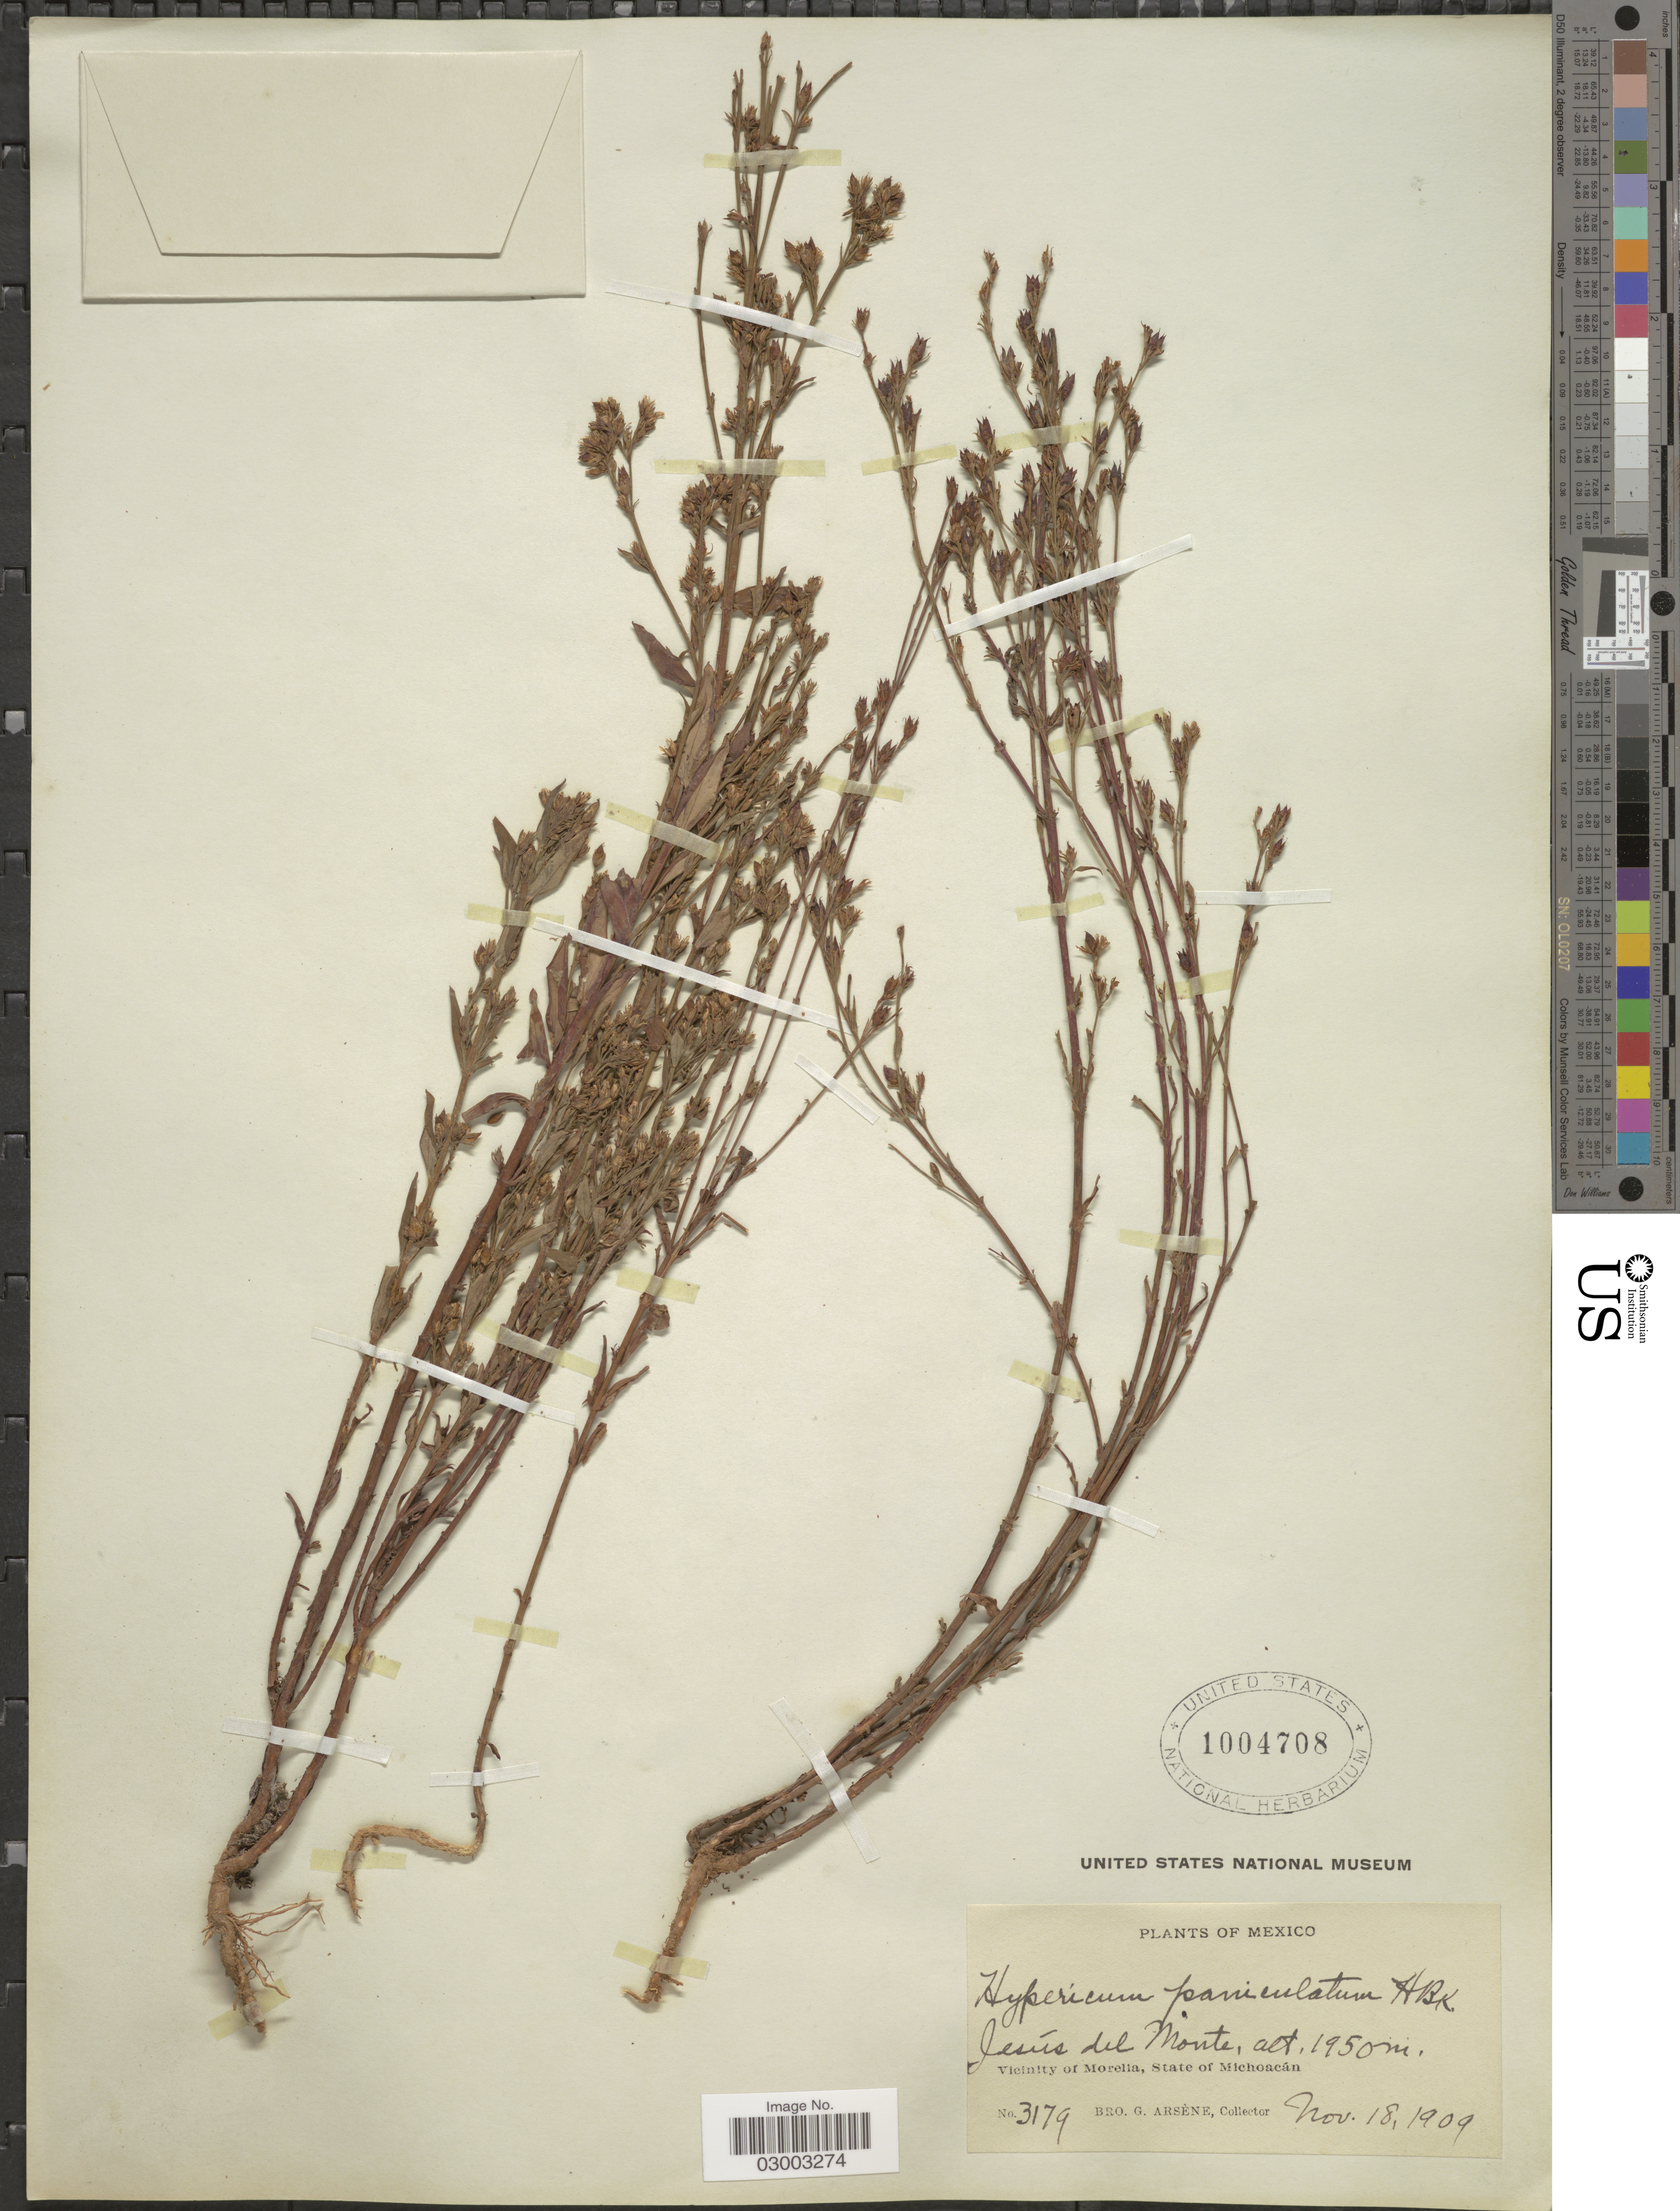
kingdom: Plantae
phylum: Tracheophyta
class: Magnoliopsida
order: Malpighiales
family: Hypericaceae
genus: Hypericum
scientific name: Hypericum philonotis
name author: Schltdl. & Cham.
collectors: Bro. G. Arsène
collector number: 3179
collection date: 1909-11-18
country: Mexico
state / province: Michoacán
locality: Jesús del Monte. Vicinity of Morelia, State of Michoacán.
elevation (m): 1950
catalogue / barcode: US 1004708